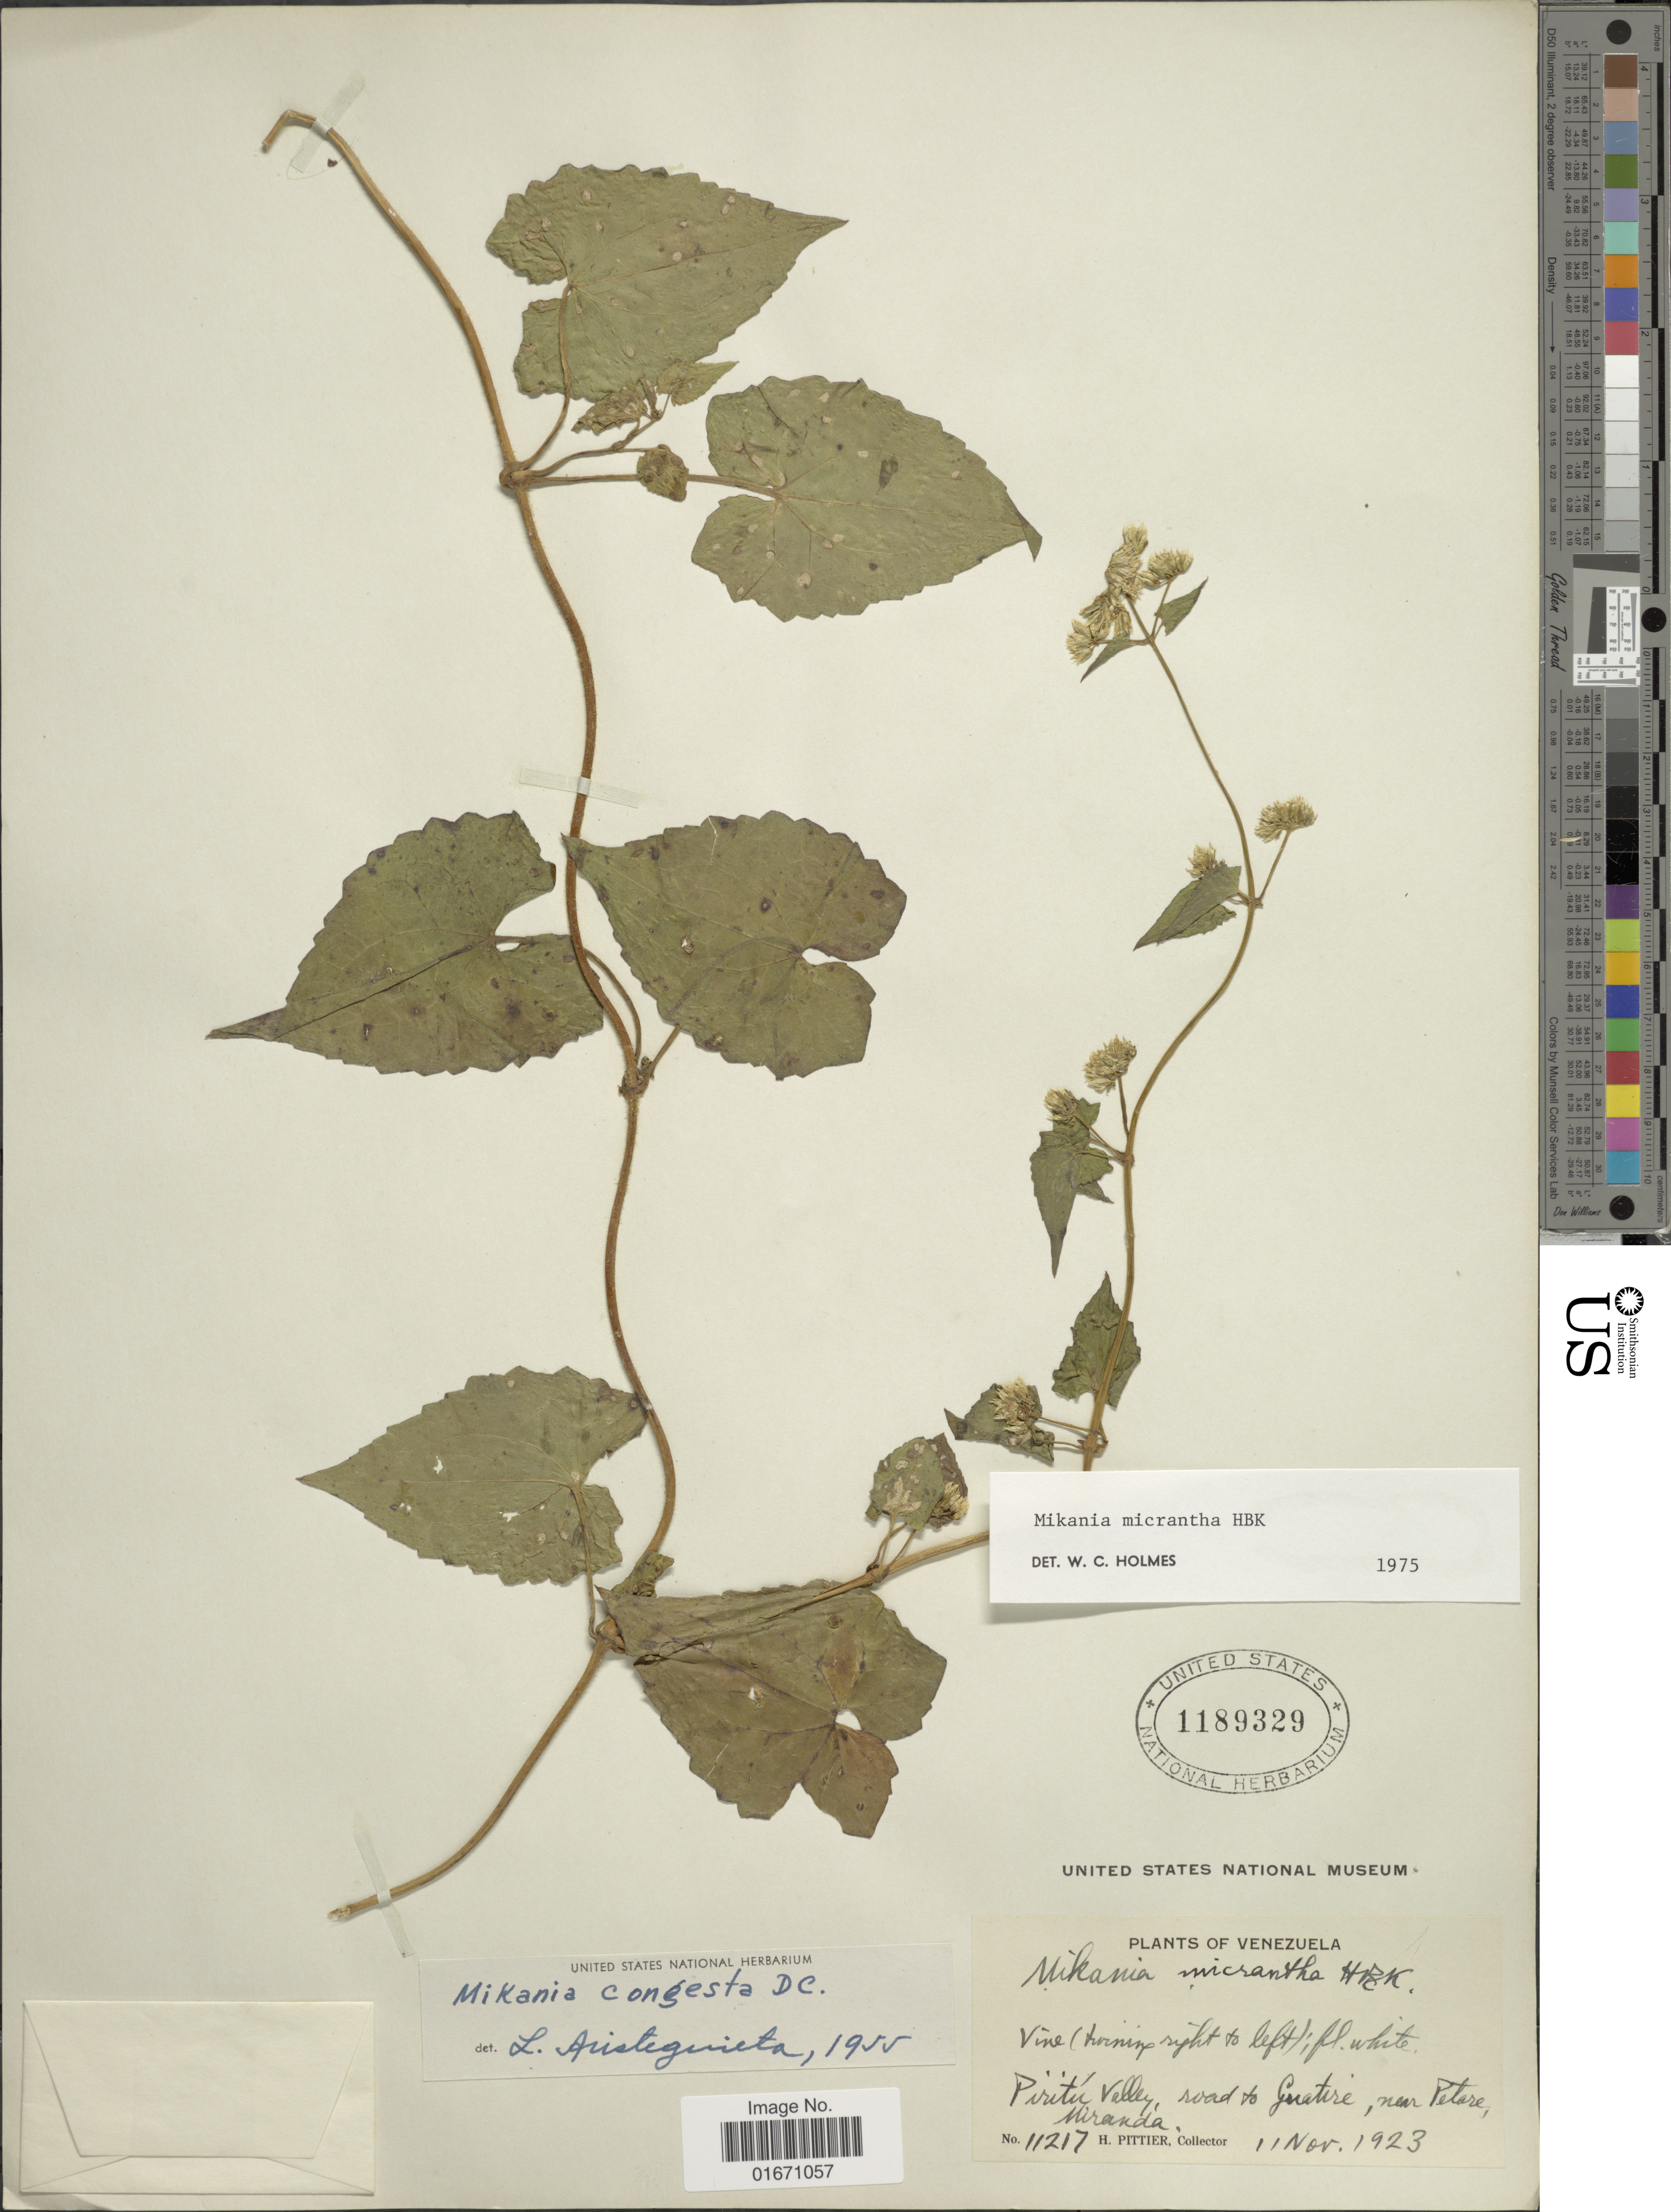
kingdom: Plantae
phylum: Tracheophyta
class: Magnoliopsida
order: Asterales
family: Asteraceae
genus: Mikania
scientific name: Mikania micrantha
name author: Kunth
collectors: H. F. Pittier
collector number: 11217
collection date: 1923-11-11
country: Venezuela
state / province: Miranda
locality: Piritu Valley, road to Guatire, near Petare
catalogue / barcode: US 1189329